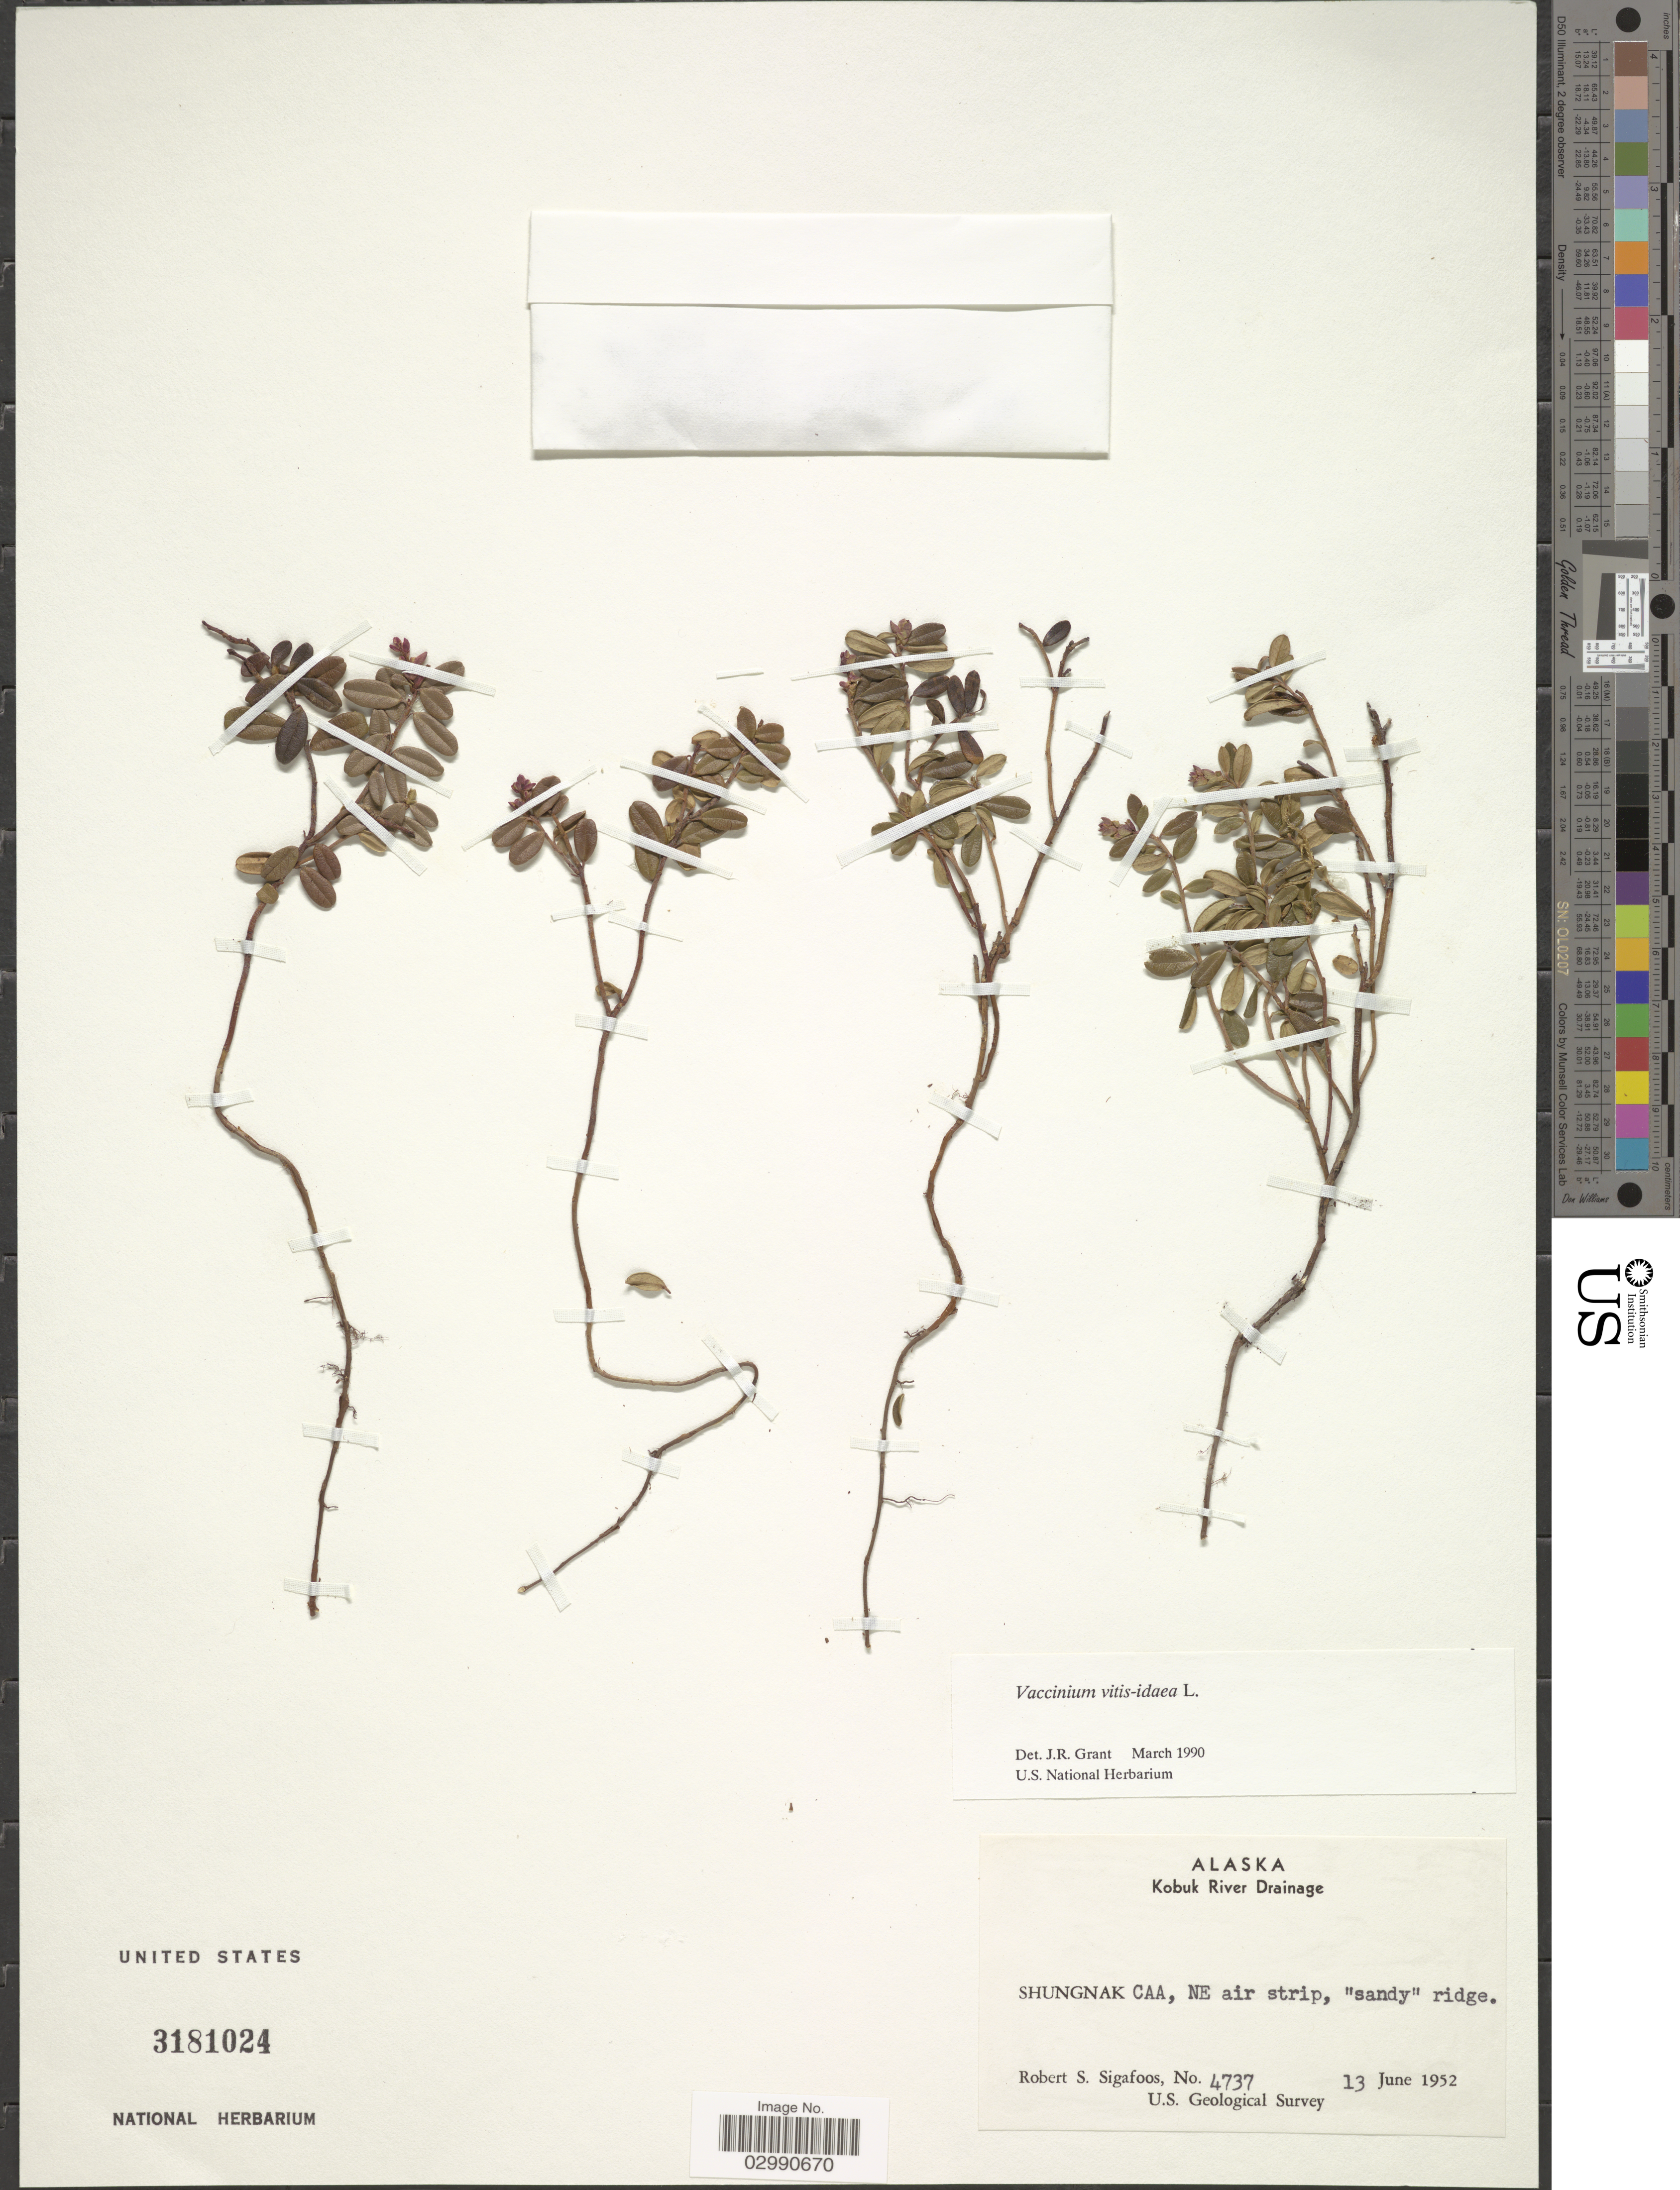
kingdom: Plantae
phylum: Tracheophyta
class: Magnoliopsida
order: Ericales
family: Ericaceae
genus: Vaccinium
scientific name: Vaccinium vitis-idaea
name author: L.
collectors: R. Sigafoos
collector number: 4737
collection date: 1952-06-13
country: United States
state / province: Alaska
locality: Kobuk River Drainage, Shungnak CAA, NE air strip.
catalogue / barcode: US 3181024